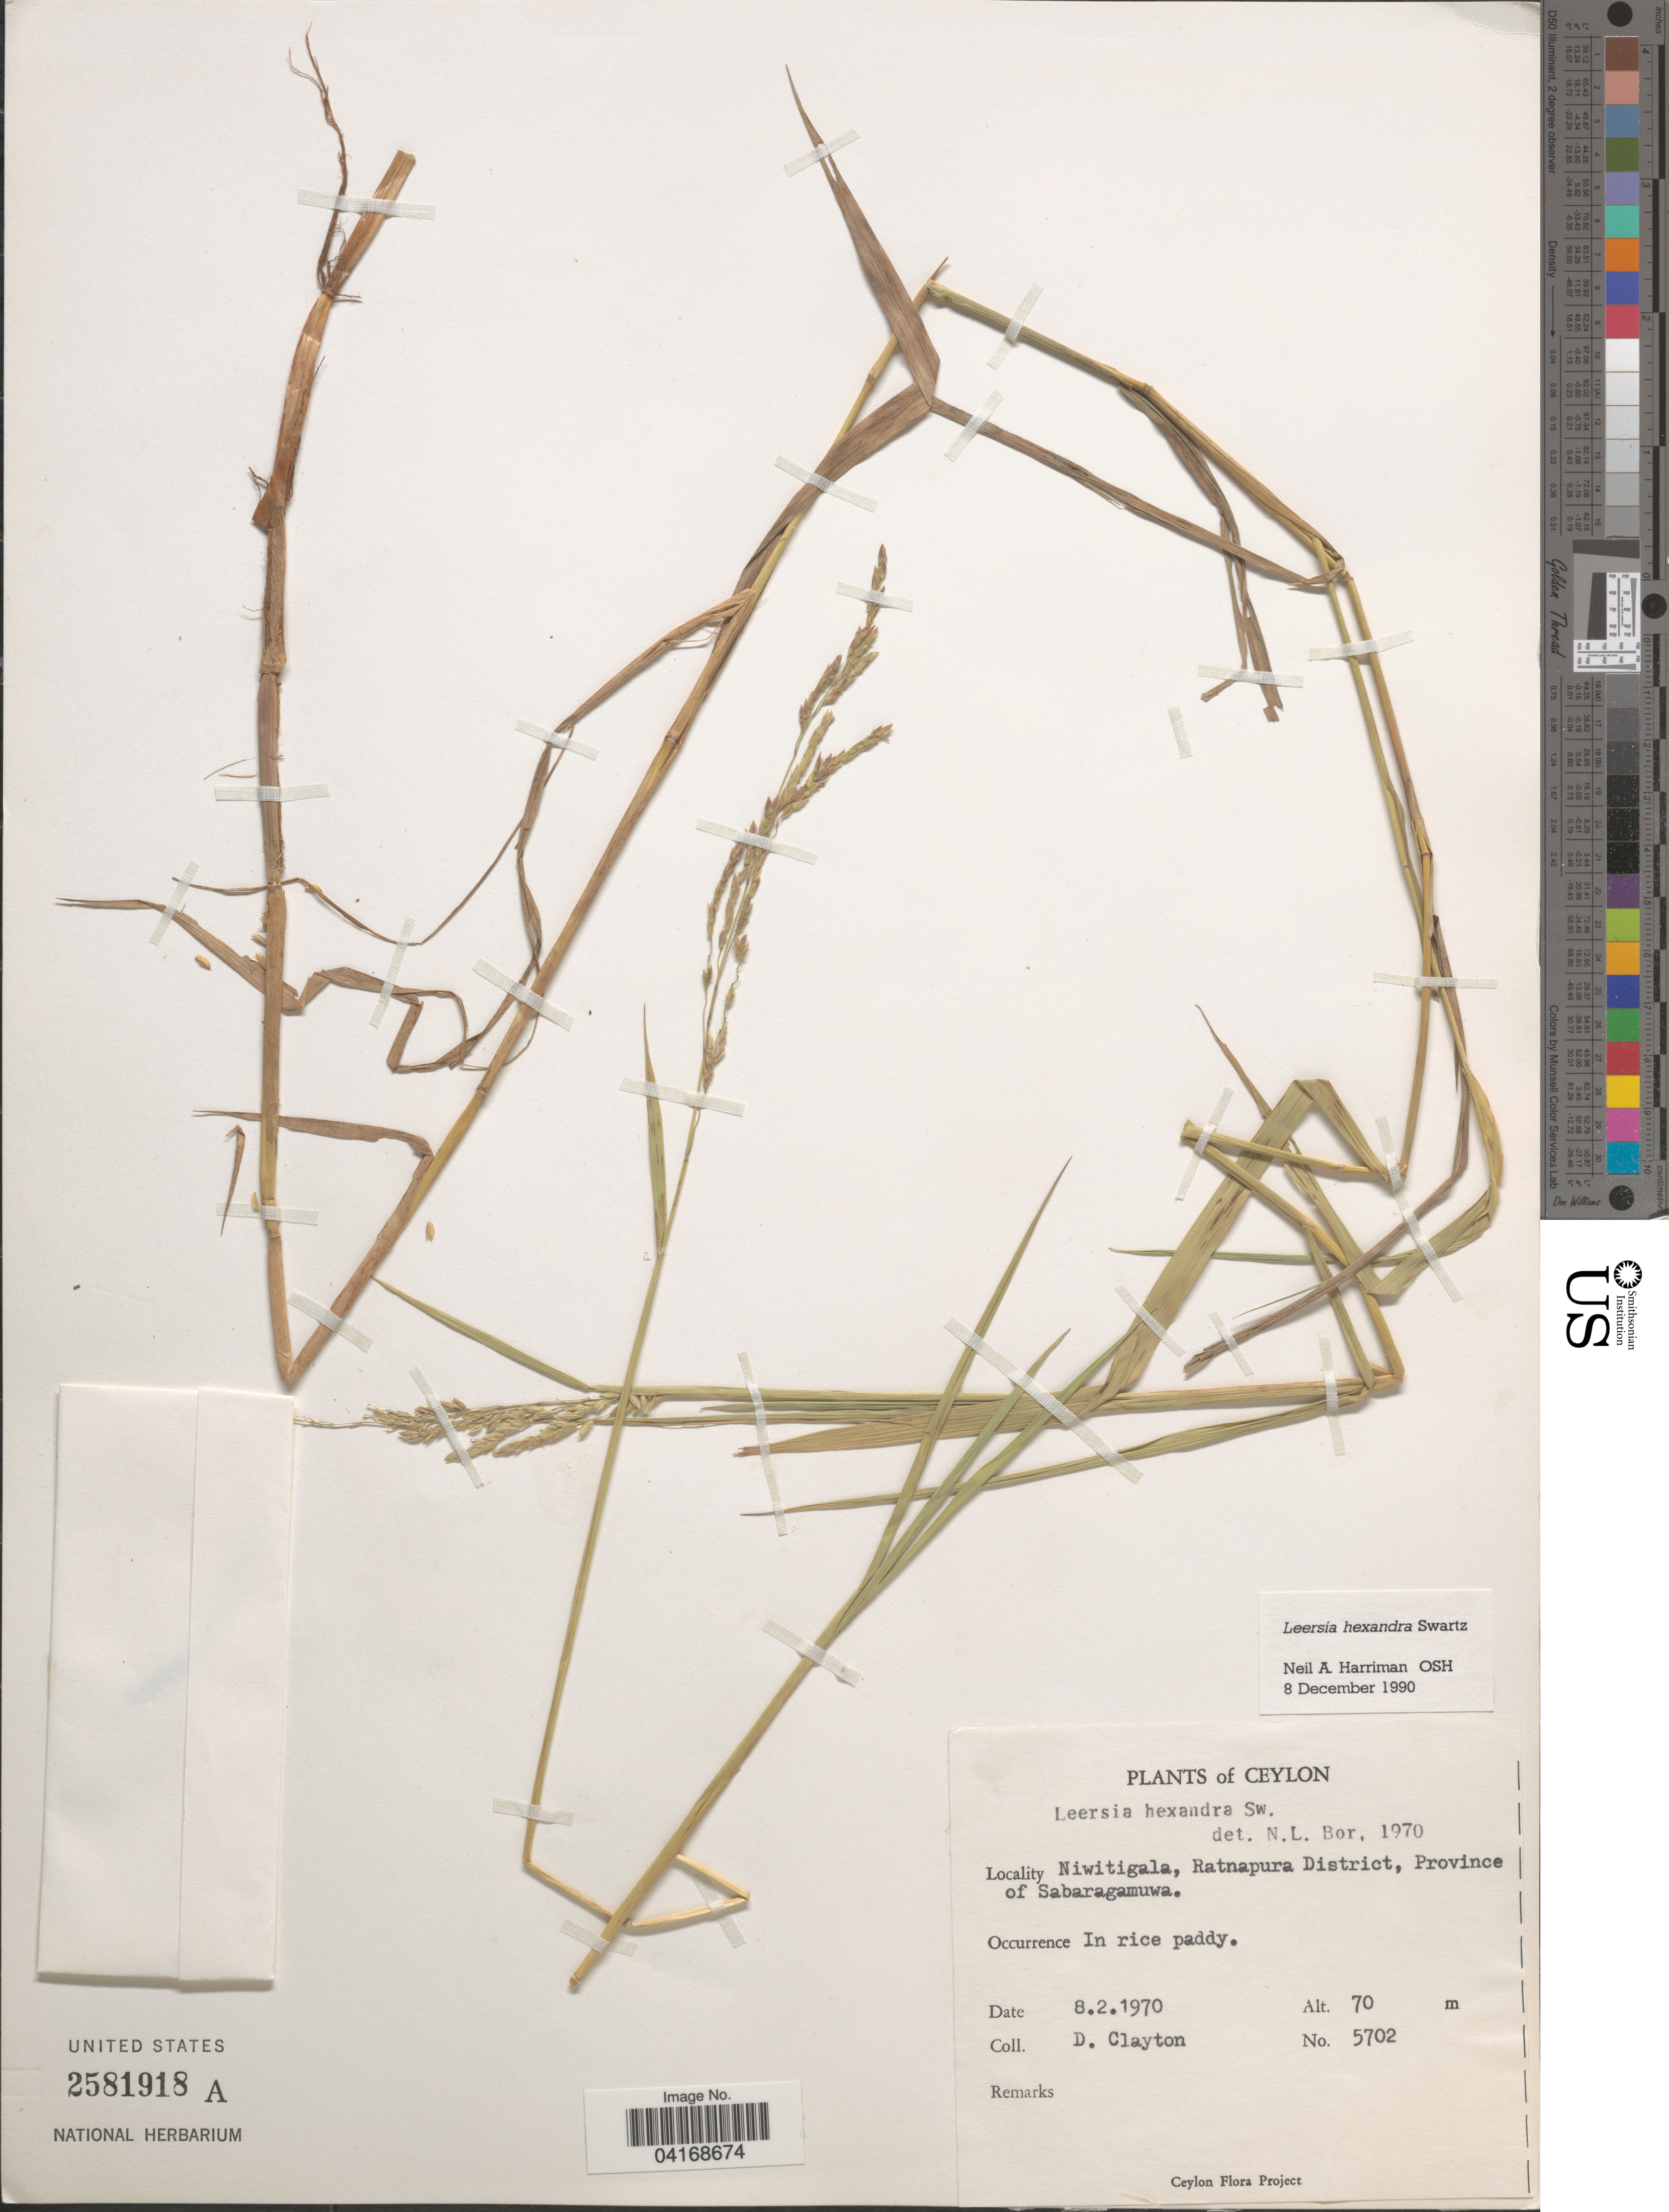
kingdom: Plantae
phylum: Tracheophyta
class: Liliopsida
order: Poales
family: Poaceae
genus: Leersia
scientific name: Leersia hexandra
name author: Sw.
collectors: D. Clayton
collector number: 5702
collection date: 1970-02-08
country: Sri Lanka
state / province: Sabaragamuwa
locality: Ceylon. Niwitigala, Ratnapura District.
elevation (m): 70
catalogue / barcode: US 2581918A